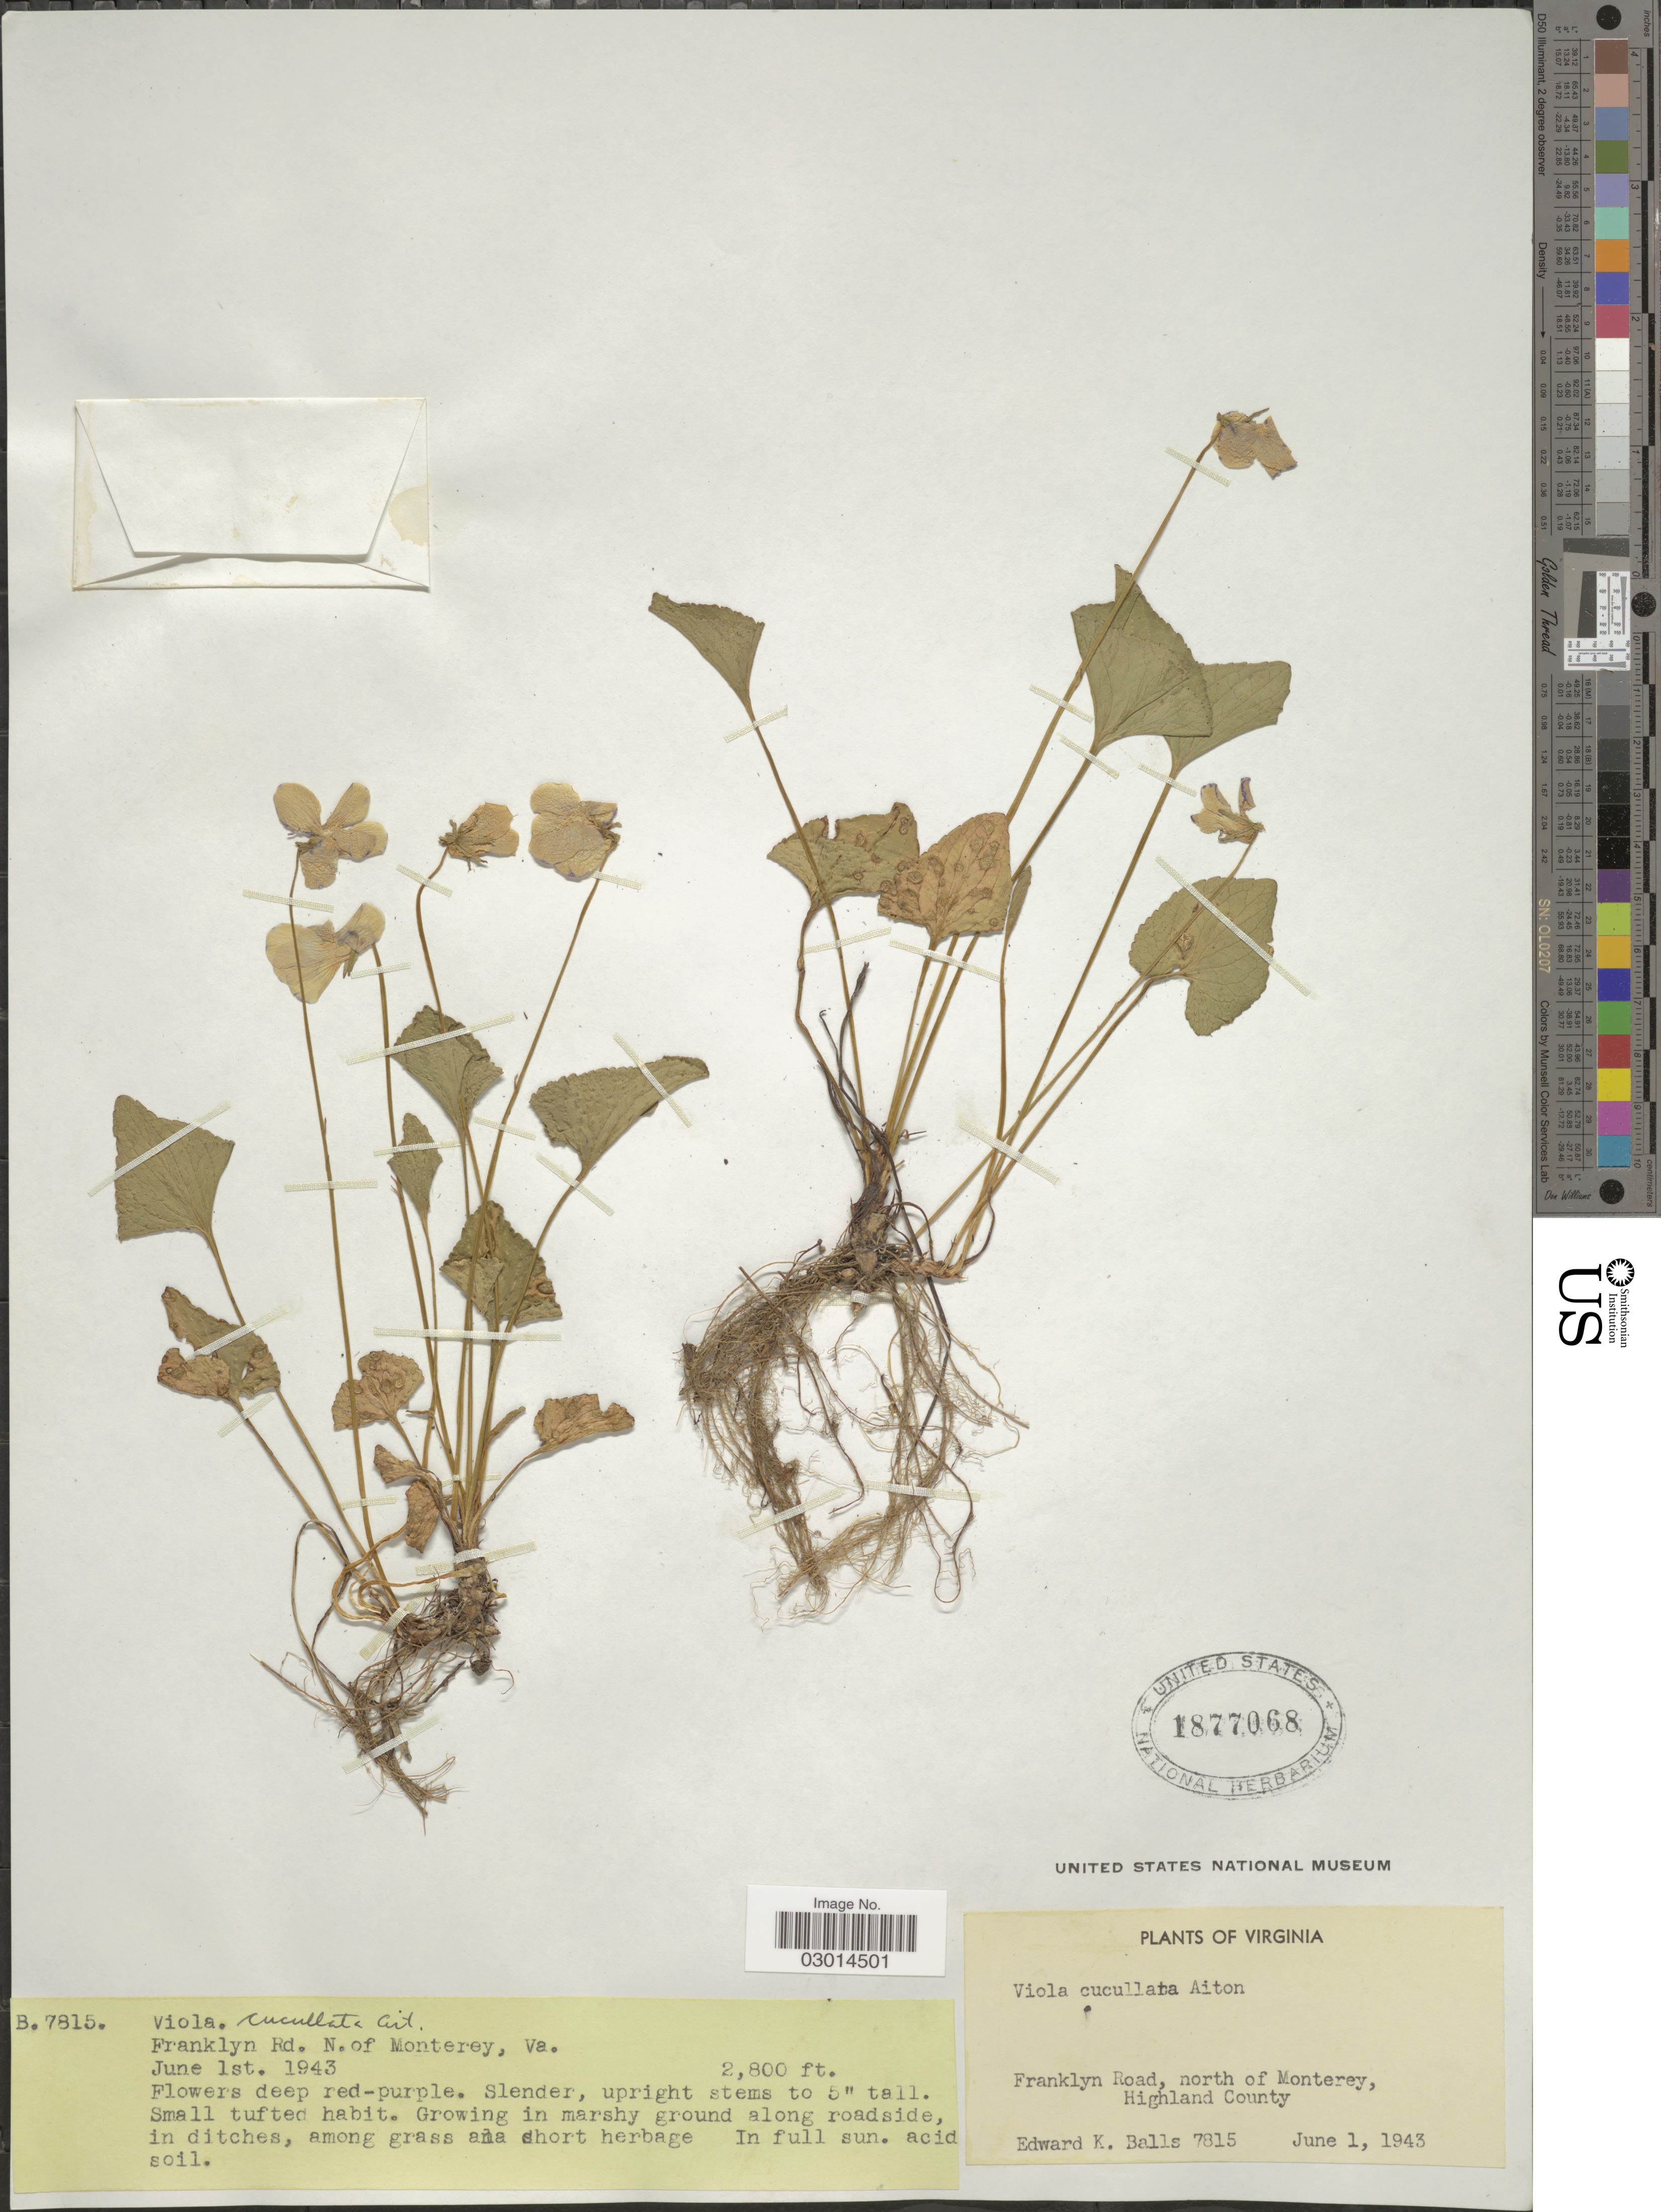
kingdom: Plantae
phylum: Tracheophyta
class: Magnoliopsida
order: Malpighiales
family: Violaceae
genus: Viola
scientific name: Viola cucullata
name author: Aiton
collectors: E. K. Balls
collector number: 7815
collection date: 1943-06-01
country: United States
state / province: Virginia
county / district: Highland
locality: Franklyn Road, north of Monterey, Highland County.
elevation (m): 853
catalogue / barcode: US 1877068